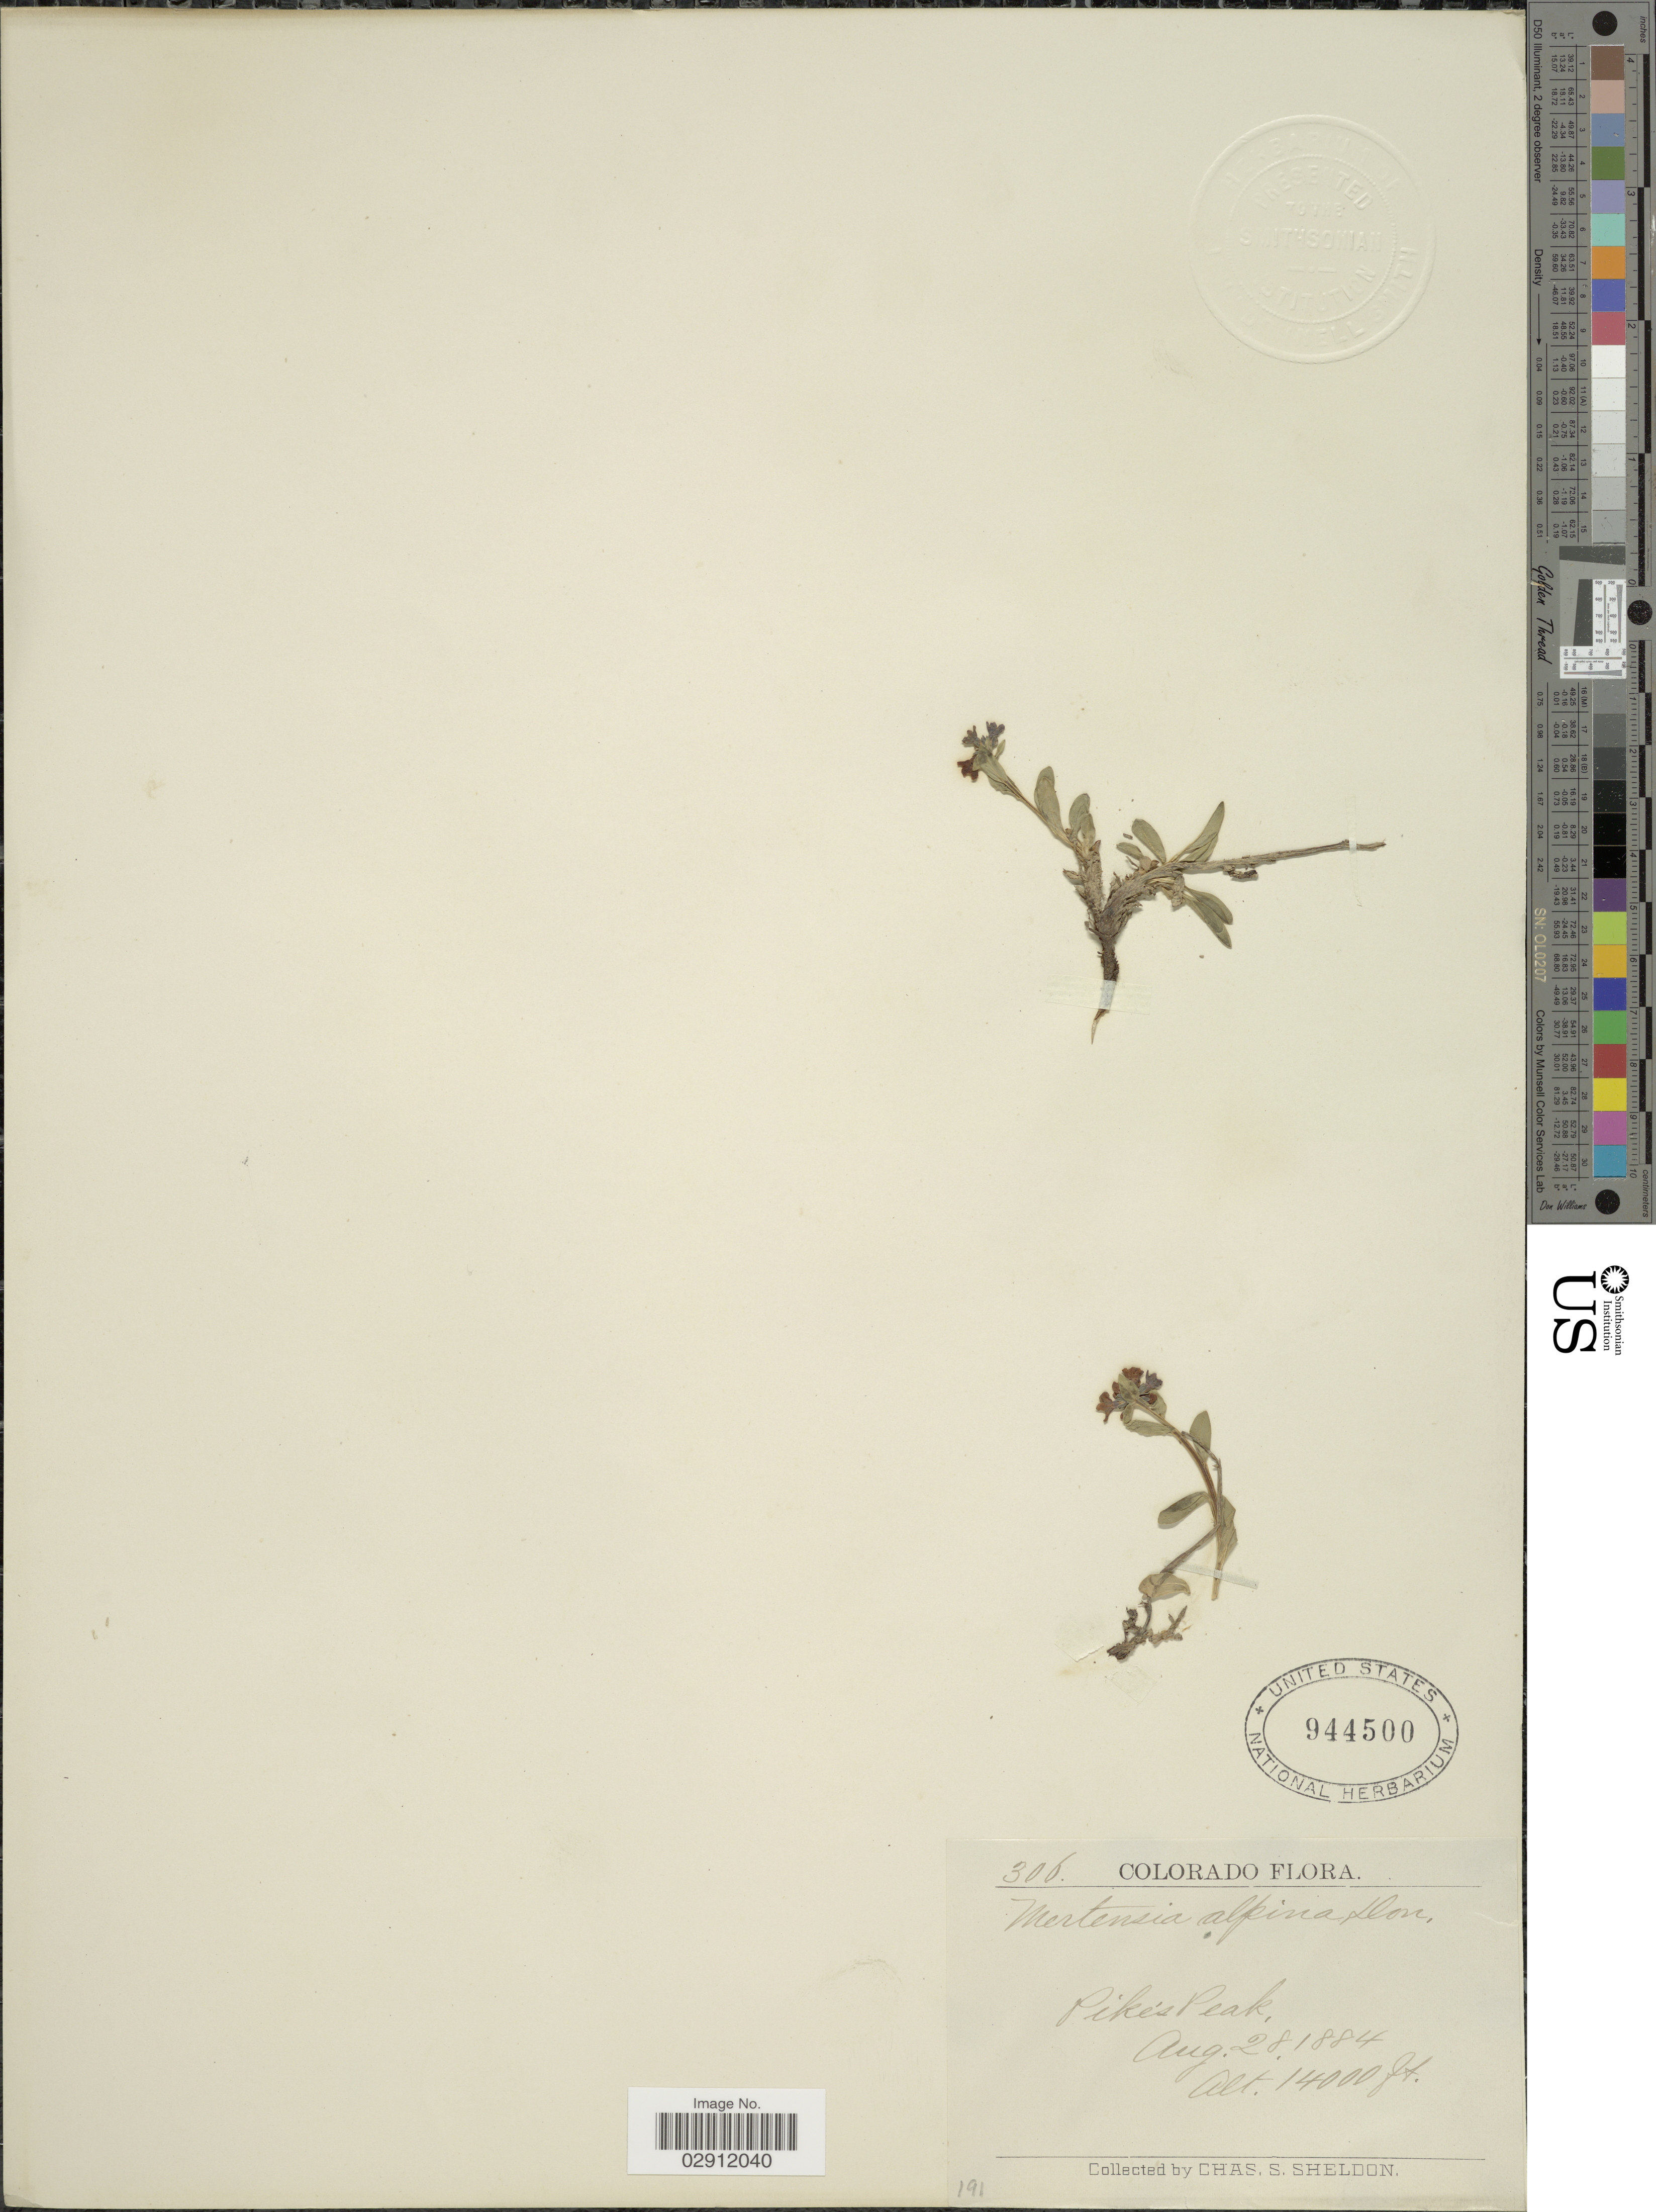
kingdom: Plantae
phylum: Tracheophyta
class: Magnoliopsida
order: Boraginales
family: Boraginaceae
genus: Mertensia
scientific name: Mertensia alpina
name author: (Torr.) G. Don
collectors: C. S. Sheldon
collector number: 306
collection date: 1884-08-28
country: United States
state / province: Colorado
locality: Pike's Peak.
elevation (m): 4267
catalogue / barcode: US 944500